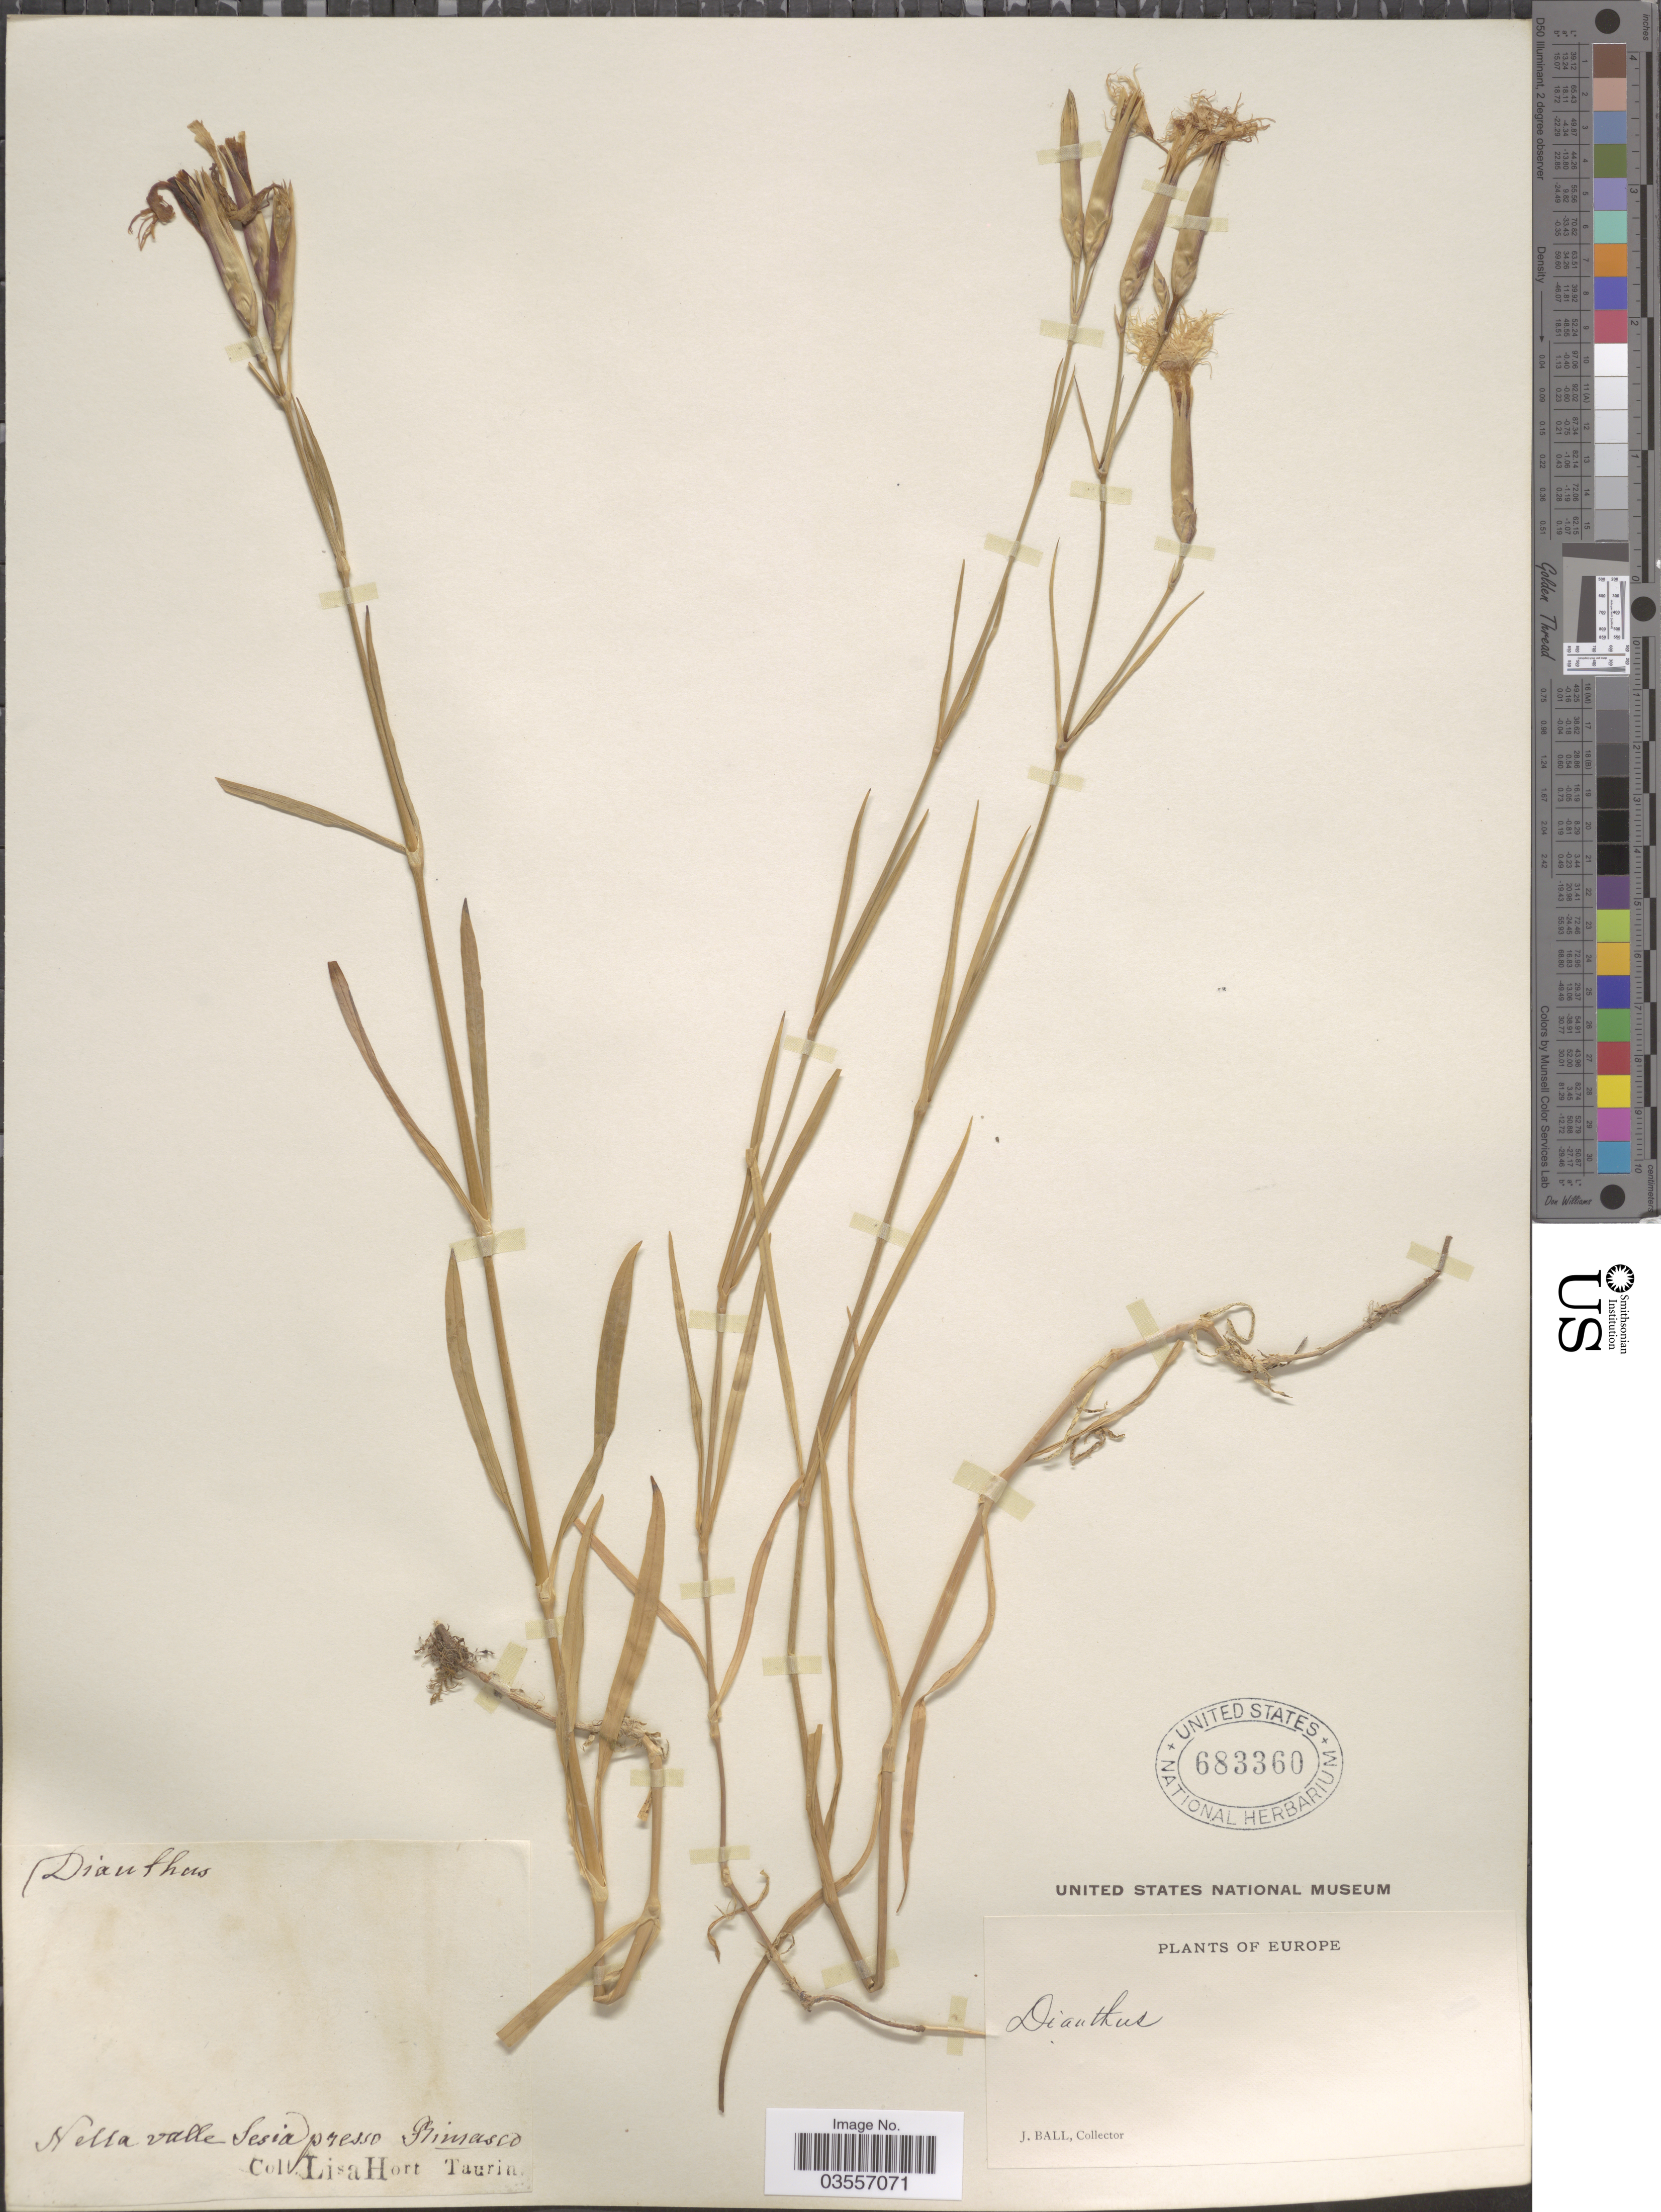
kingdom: Plantae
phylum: Tracheophyta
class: Magnoliopsida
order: Caryophyllales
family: Caryophyllaceae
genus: Dianthus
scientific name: Dianthus sp.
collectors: J. Ball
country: Italy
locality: Hella valle Sesia presso Rimasco. Europe.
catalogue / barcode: US 683360